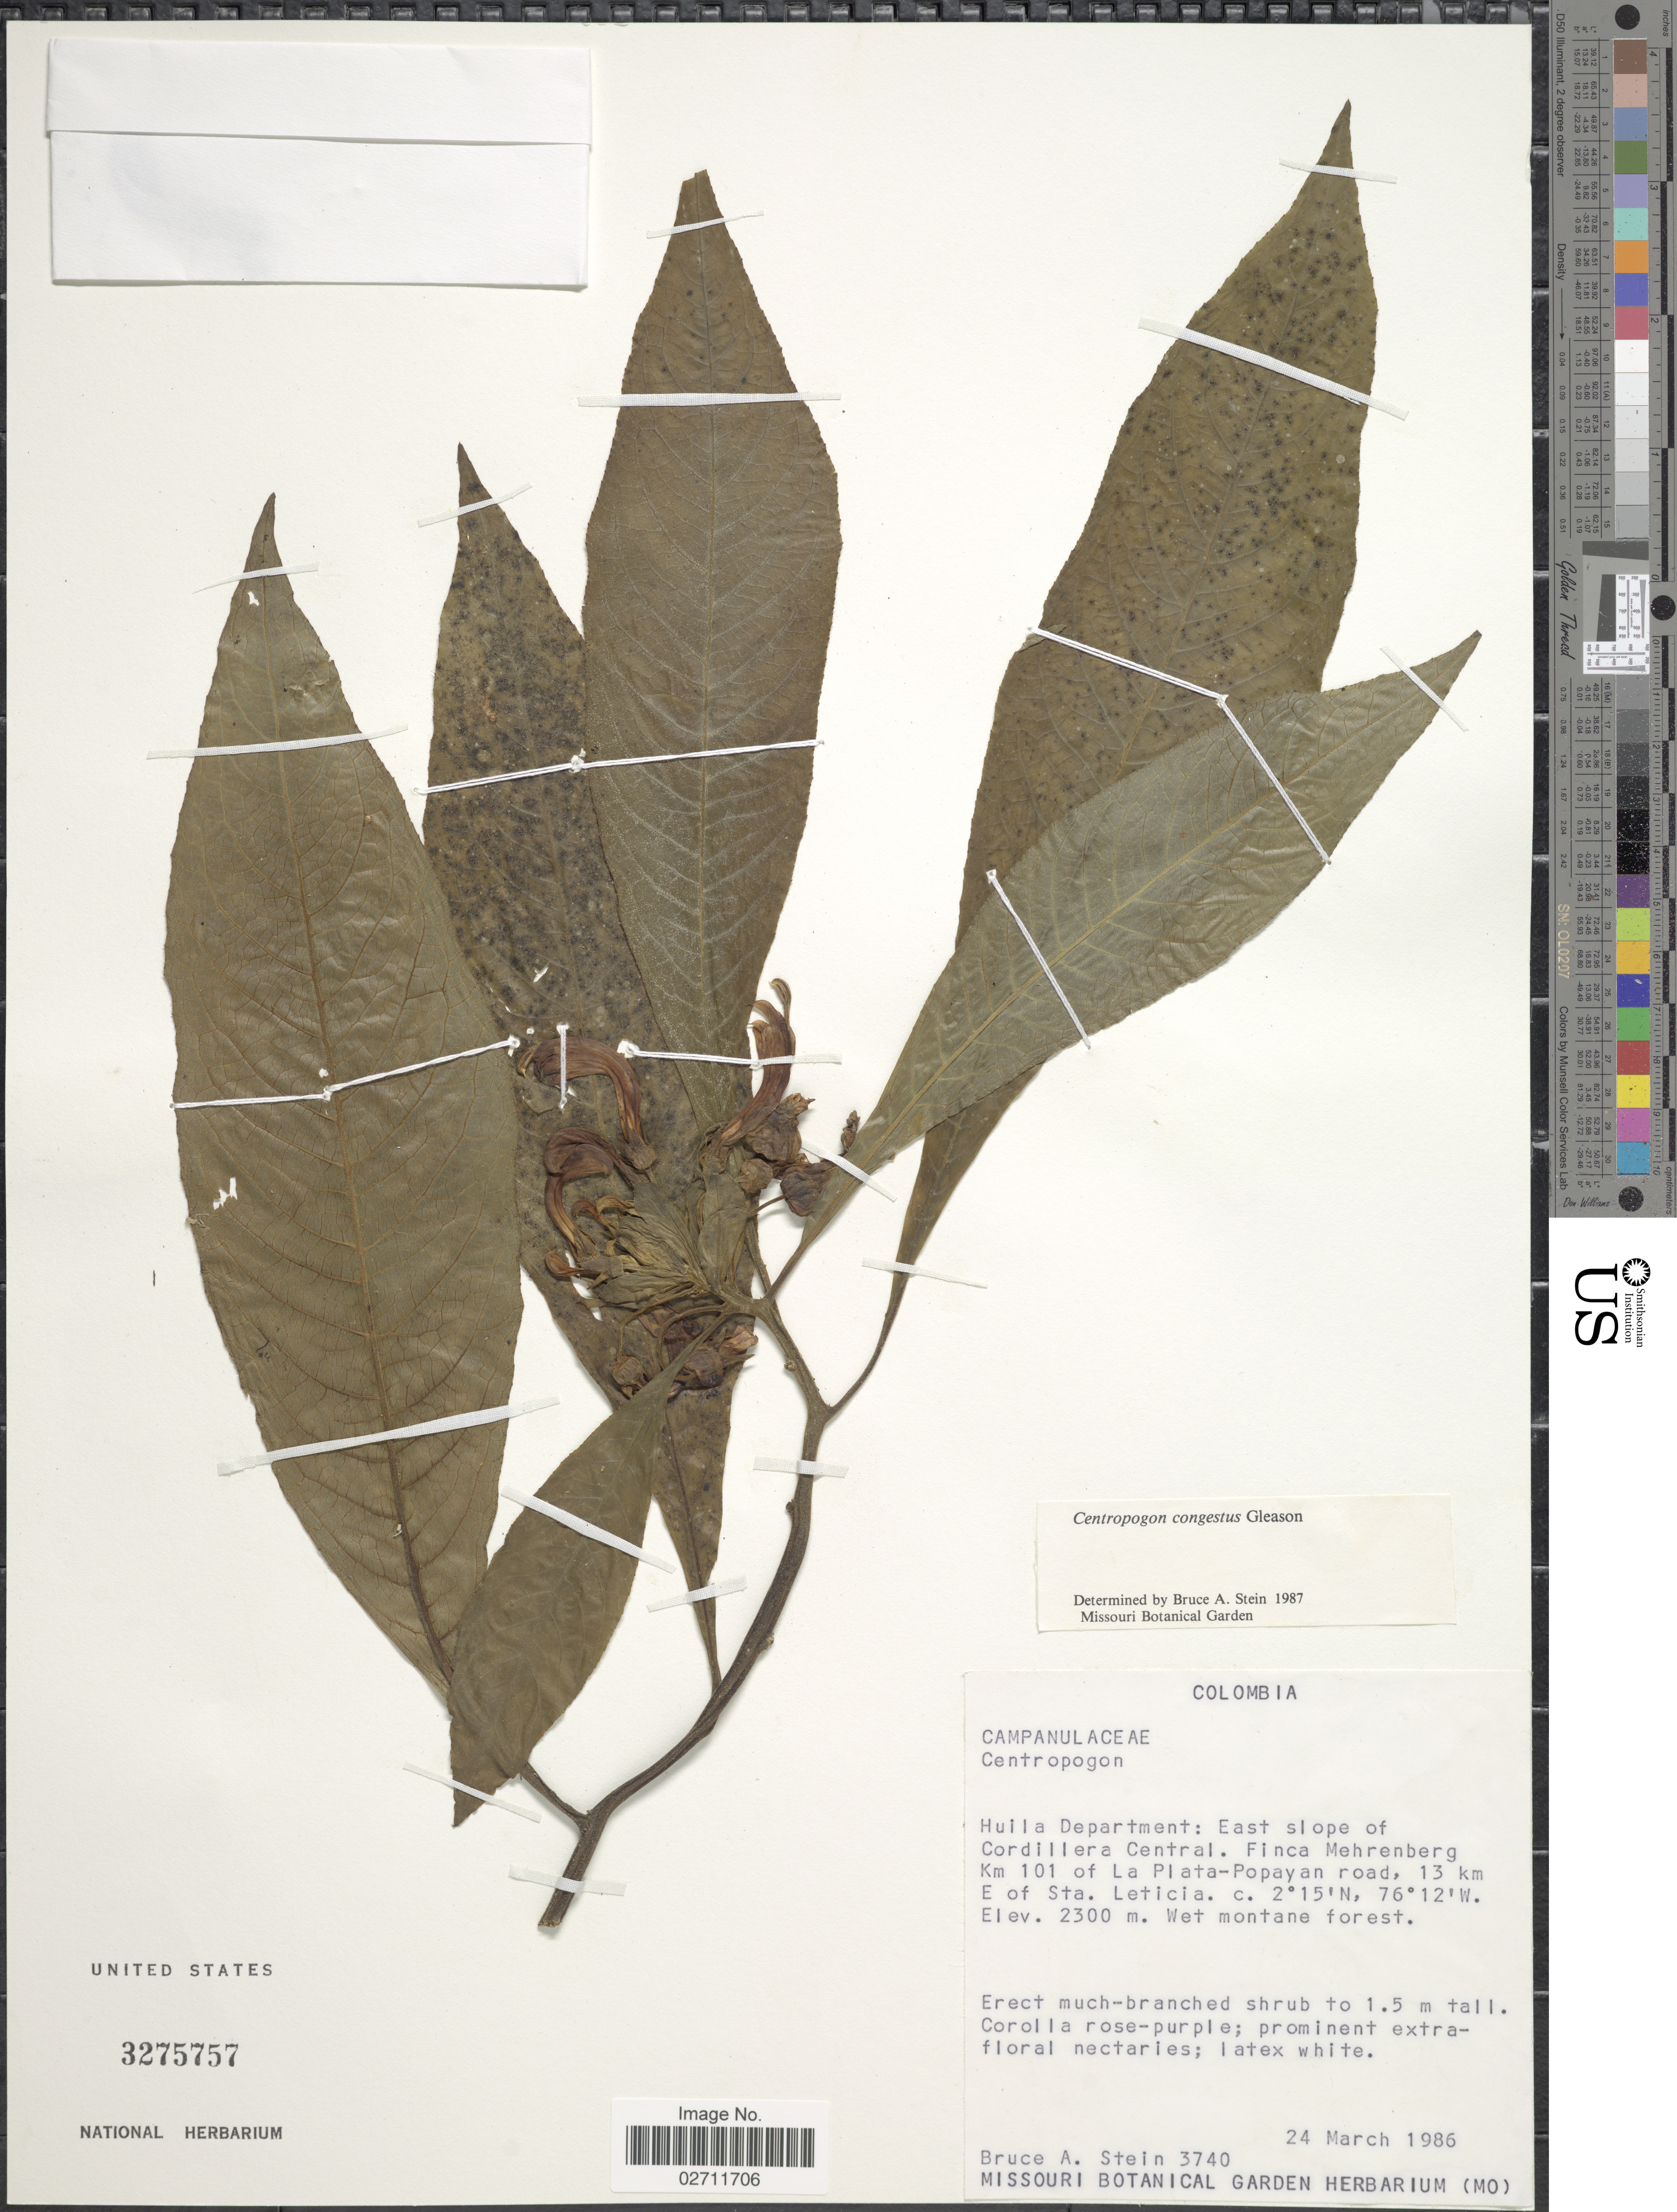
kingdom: Plantae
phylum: Tracheophyta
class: Magnoliopsida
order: Asterales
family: Campanulaceae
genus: Centropogon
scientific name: Centropogon congestus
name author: Gleason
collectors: B. A. Stein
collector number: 3740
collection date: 1986-03-24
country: Colombia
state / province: Huila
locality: East slope of Cordillera Central. Finca Mehrenberg Km 101 of La Plata-Popayan road, 13 km of Sta. Leticia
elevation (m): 2300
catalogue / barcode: US 3275757